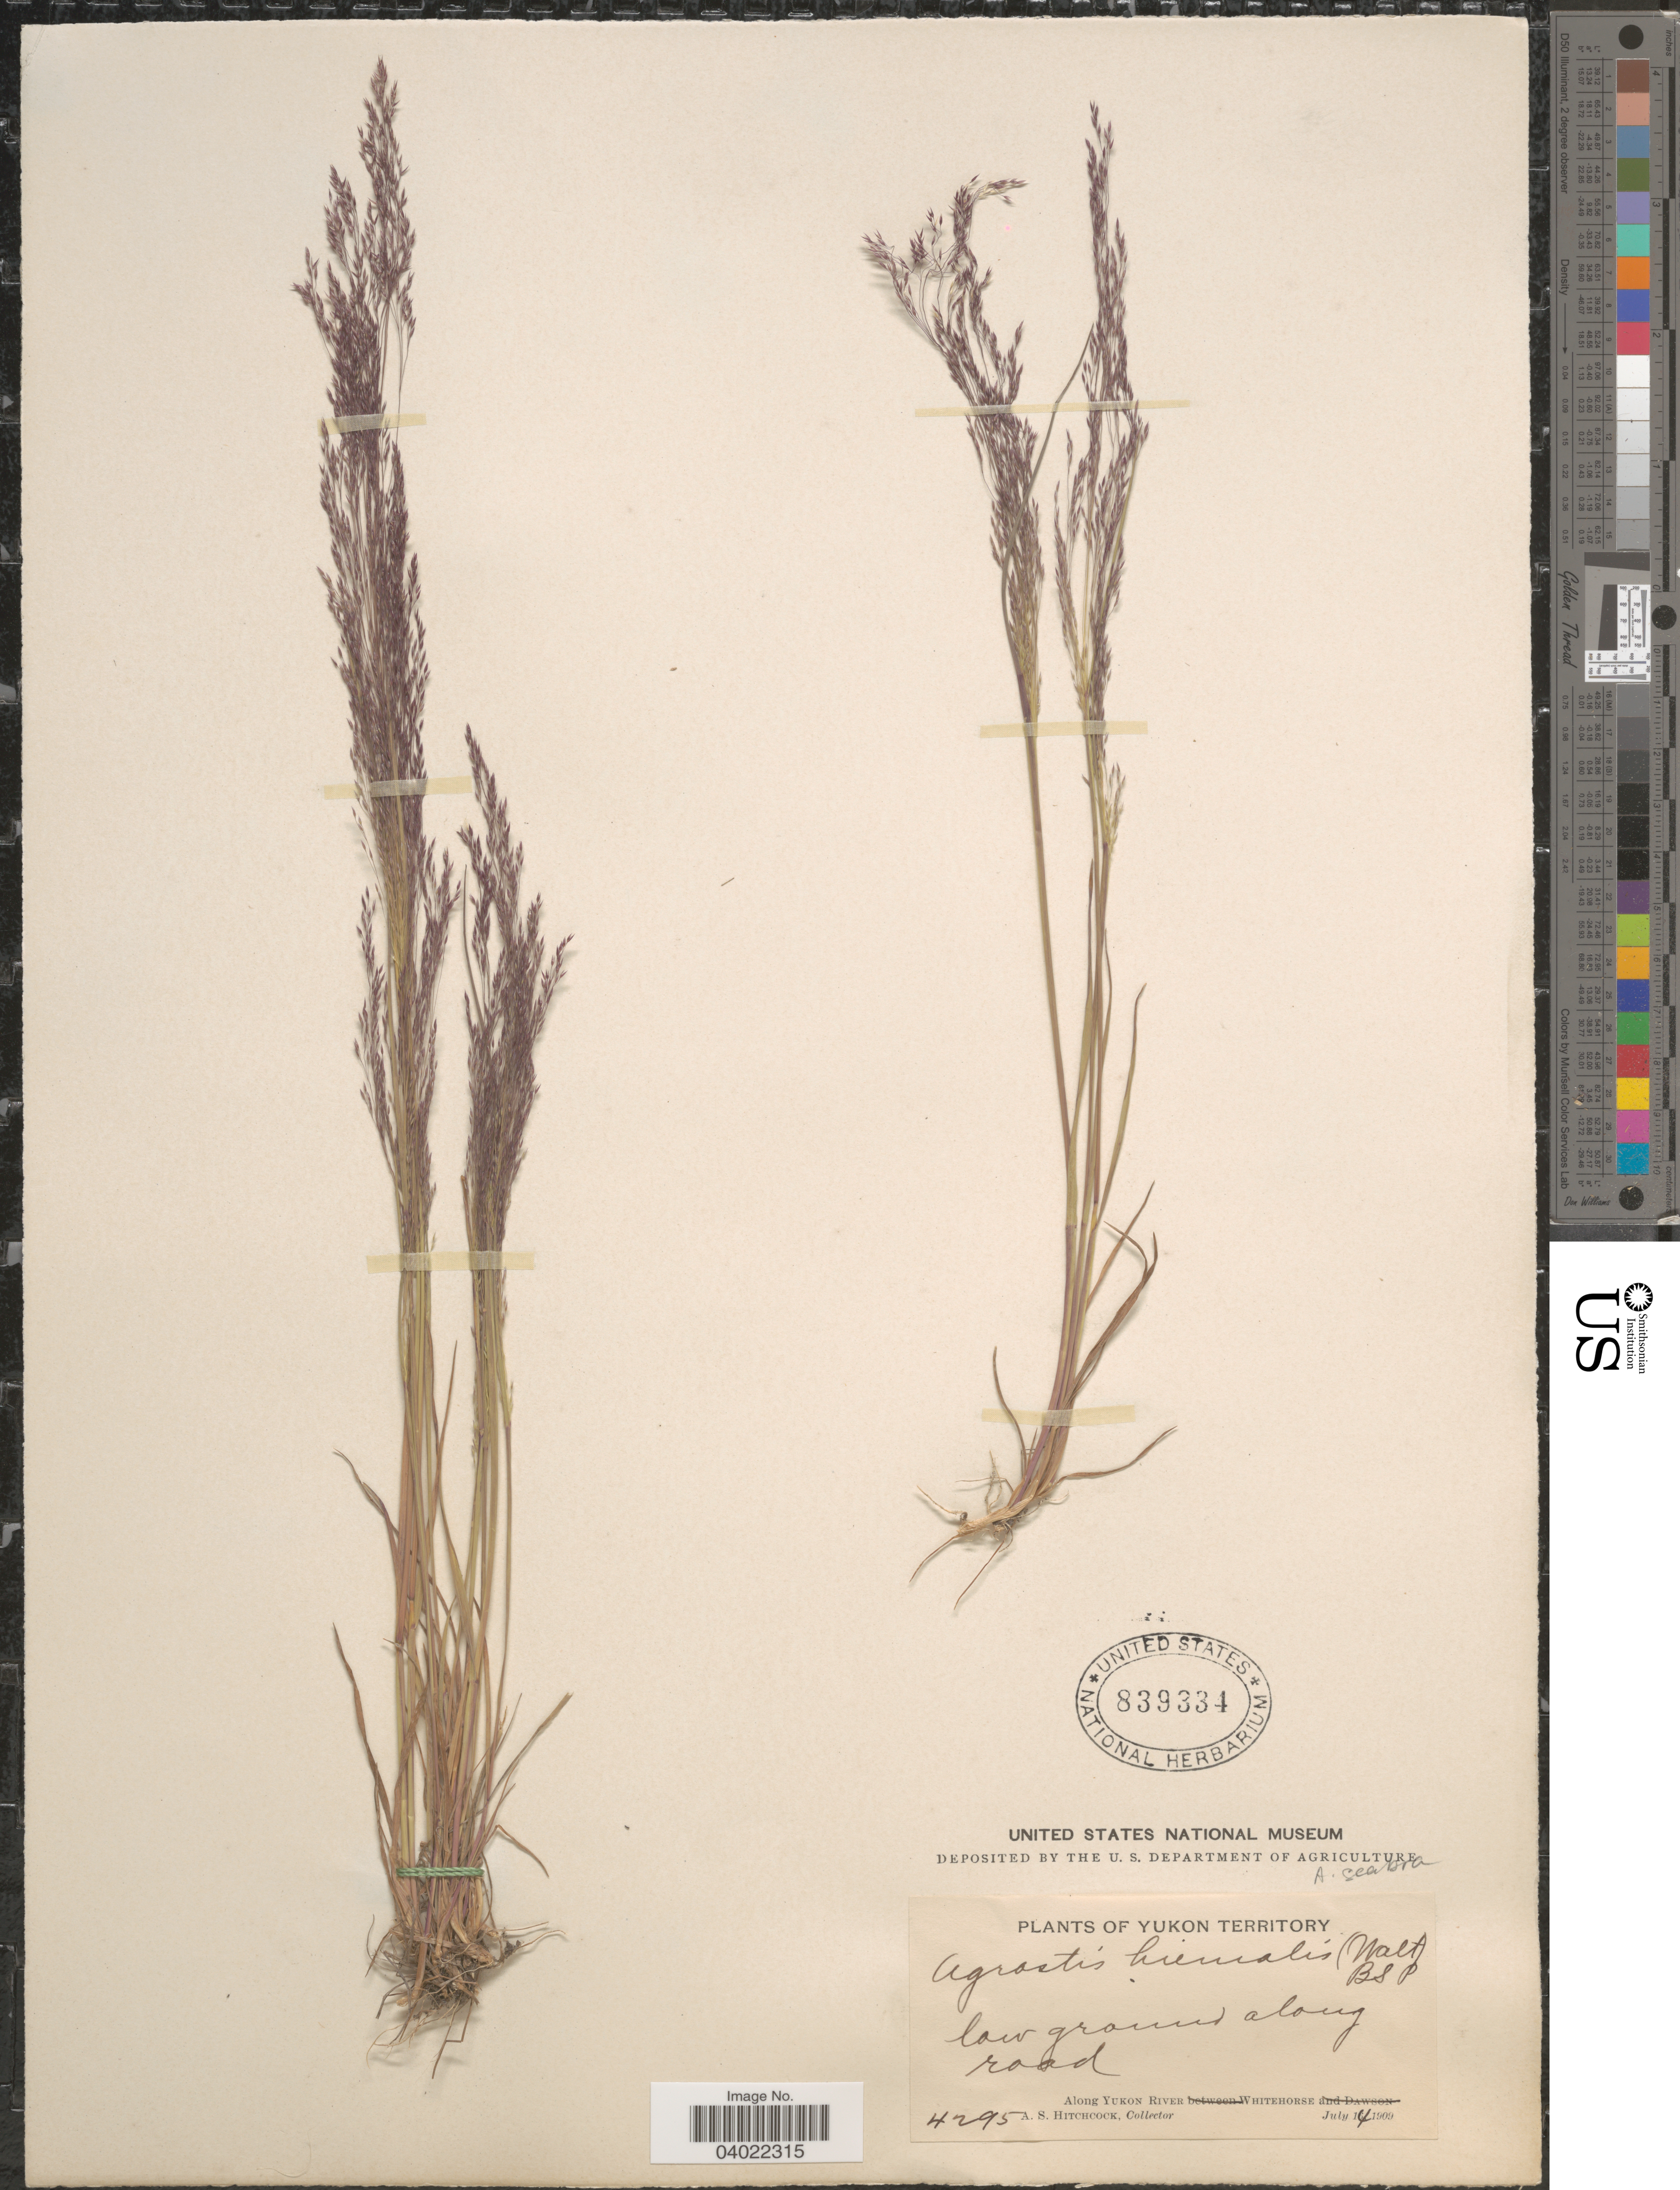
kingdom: Plantae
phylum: Tracheophyta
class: Liliopsida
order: Poales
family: Poaceae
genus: Agrostis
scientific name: Agrostis scabra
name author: Willd.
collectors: A. S. Hitchcock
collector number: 4295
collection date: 1909-07-14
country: Canada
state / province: Yukon Territory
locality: Along Yukon River Whitehorse.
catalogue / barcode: US 839334